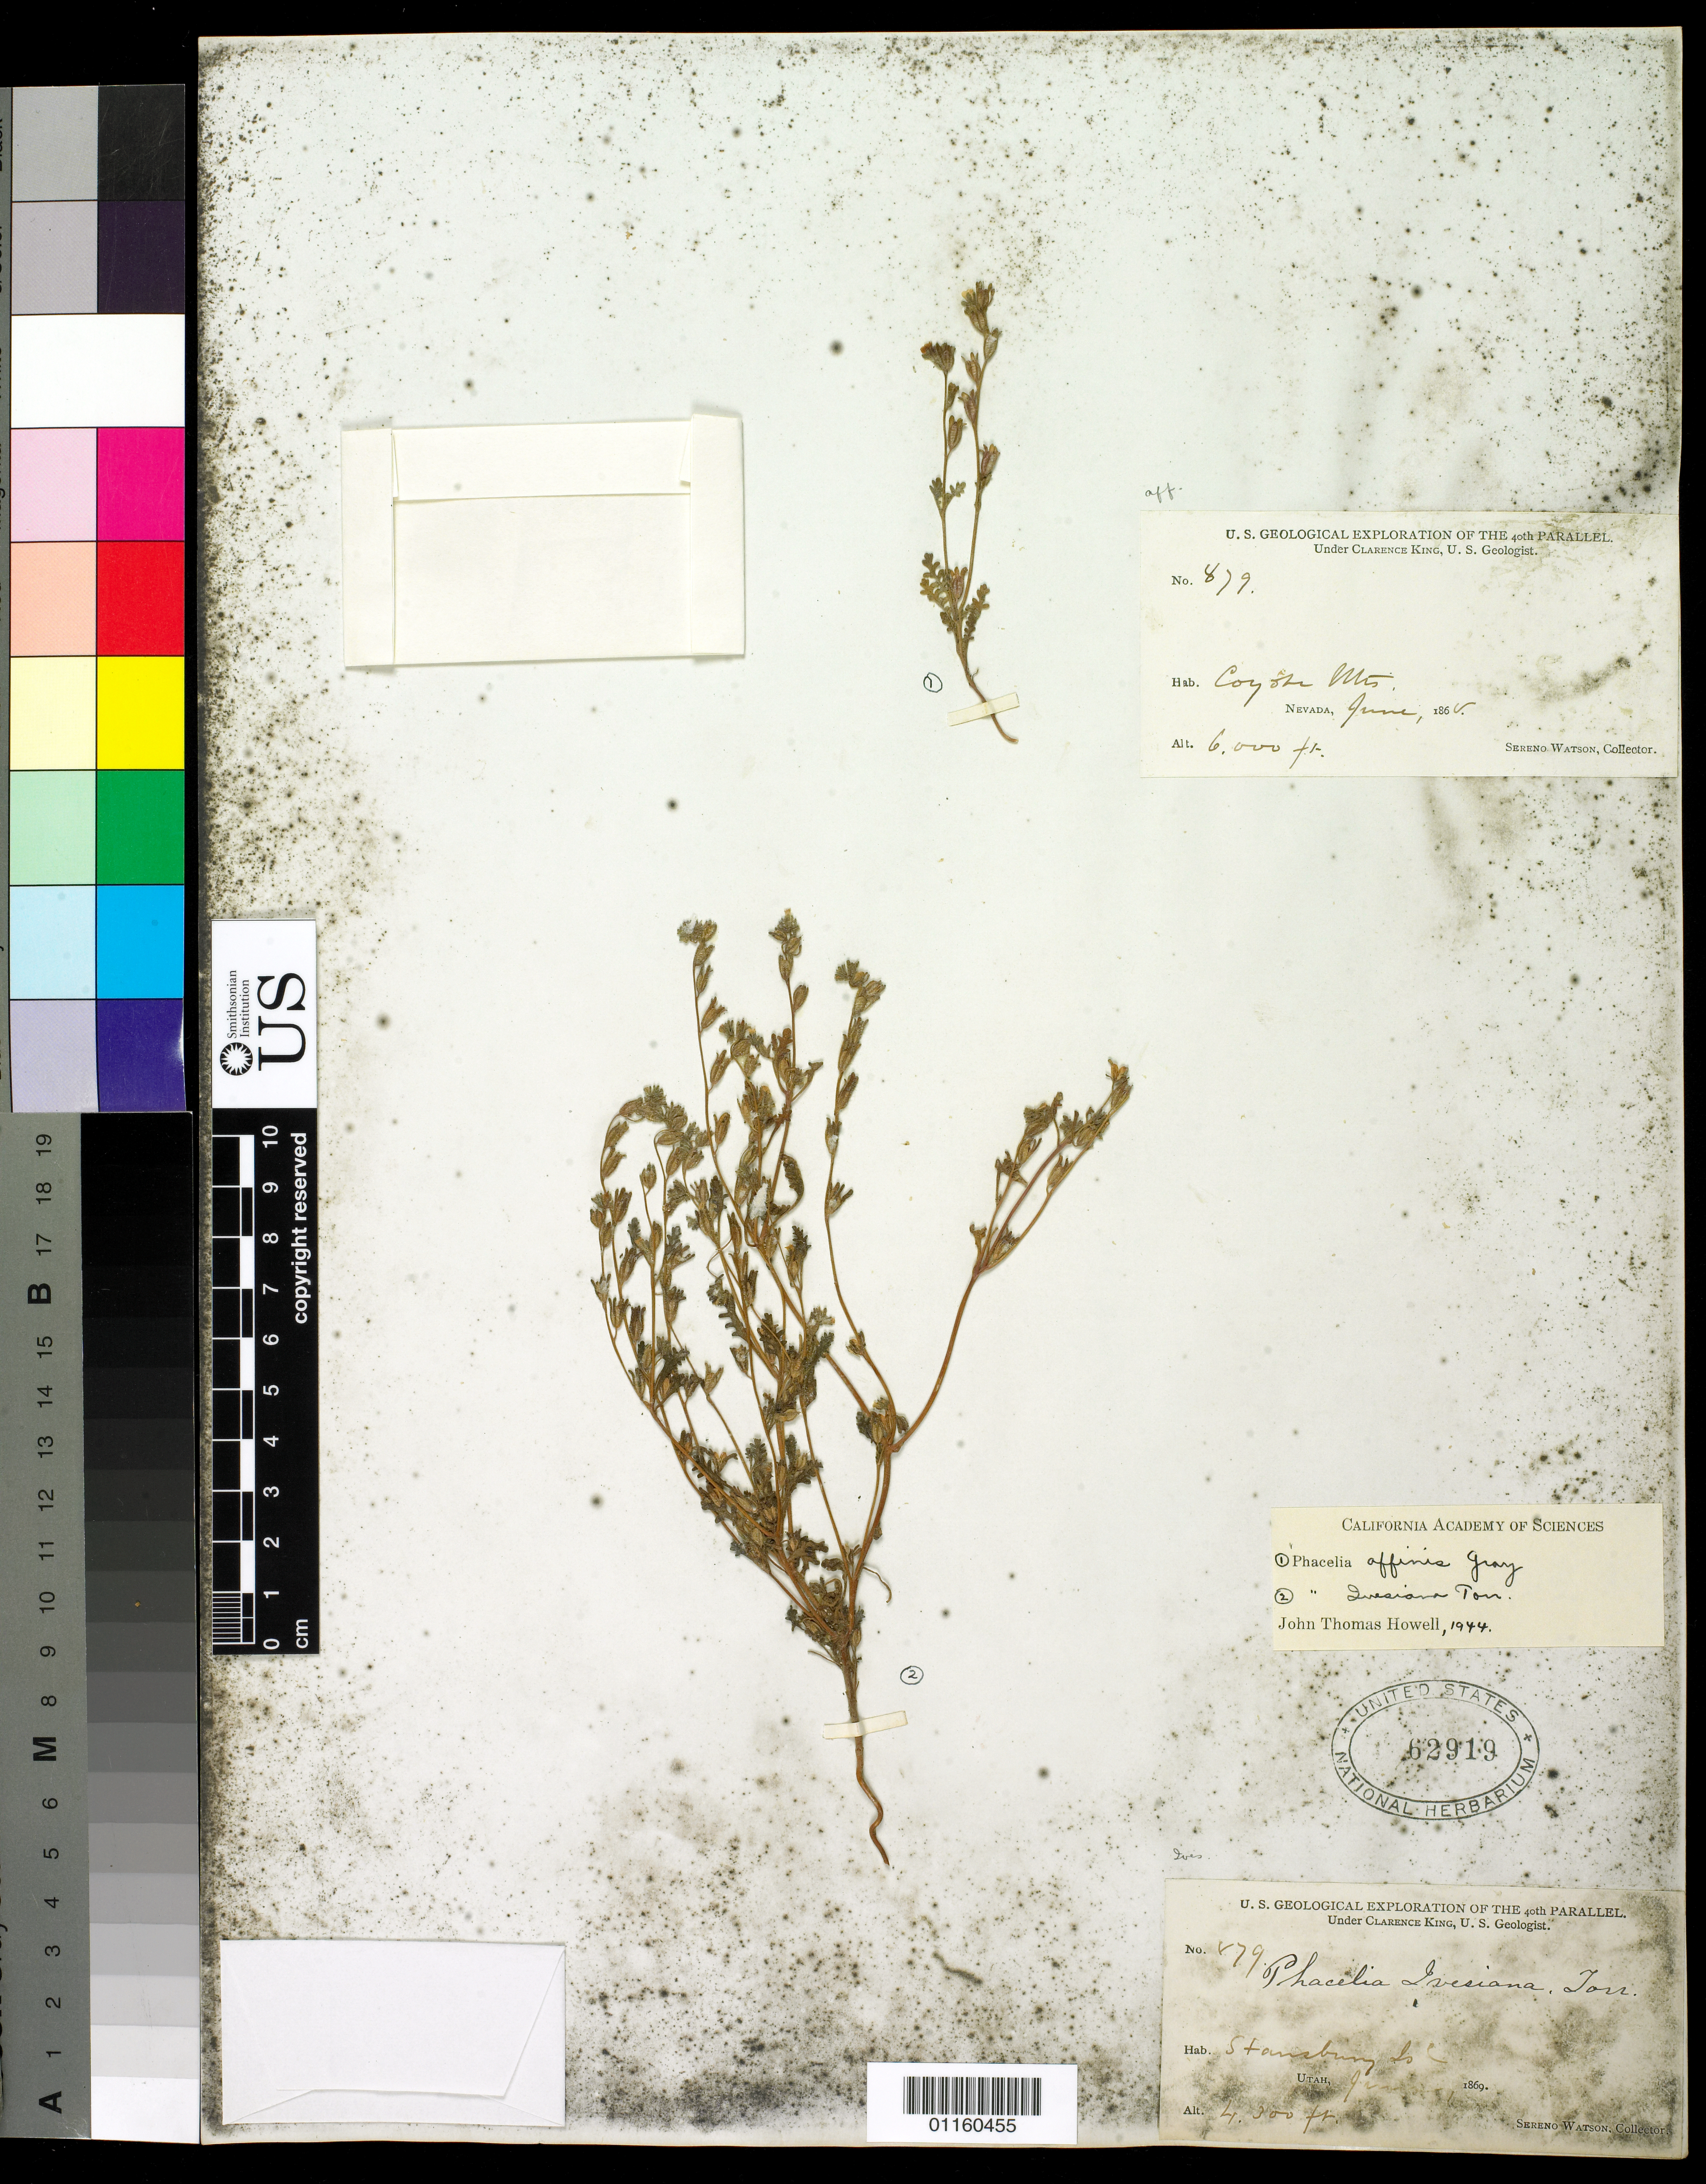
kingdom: Plantae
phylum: Tracheophyta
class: Magnoliopsida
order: Boraginales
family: Hydrophyllaceae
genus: Phacelia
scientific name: Phacelia affinis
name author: A. Gray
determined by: Howell, J. T.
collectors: S. Watson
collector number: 879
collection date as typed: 1869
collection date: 1869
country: United States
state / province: Utah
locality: Stansbury Island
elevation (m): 1311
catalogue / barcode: US 62919